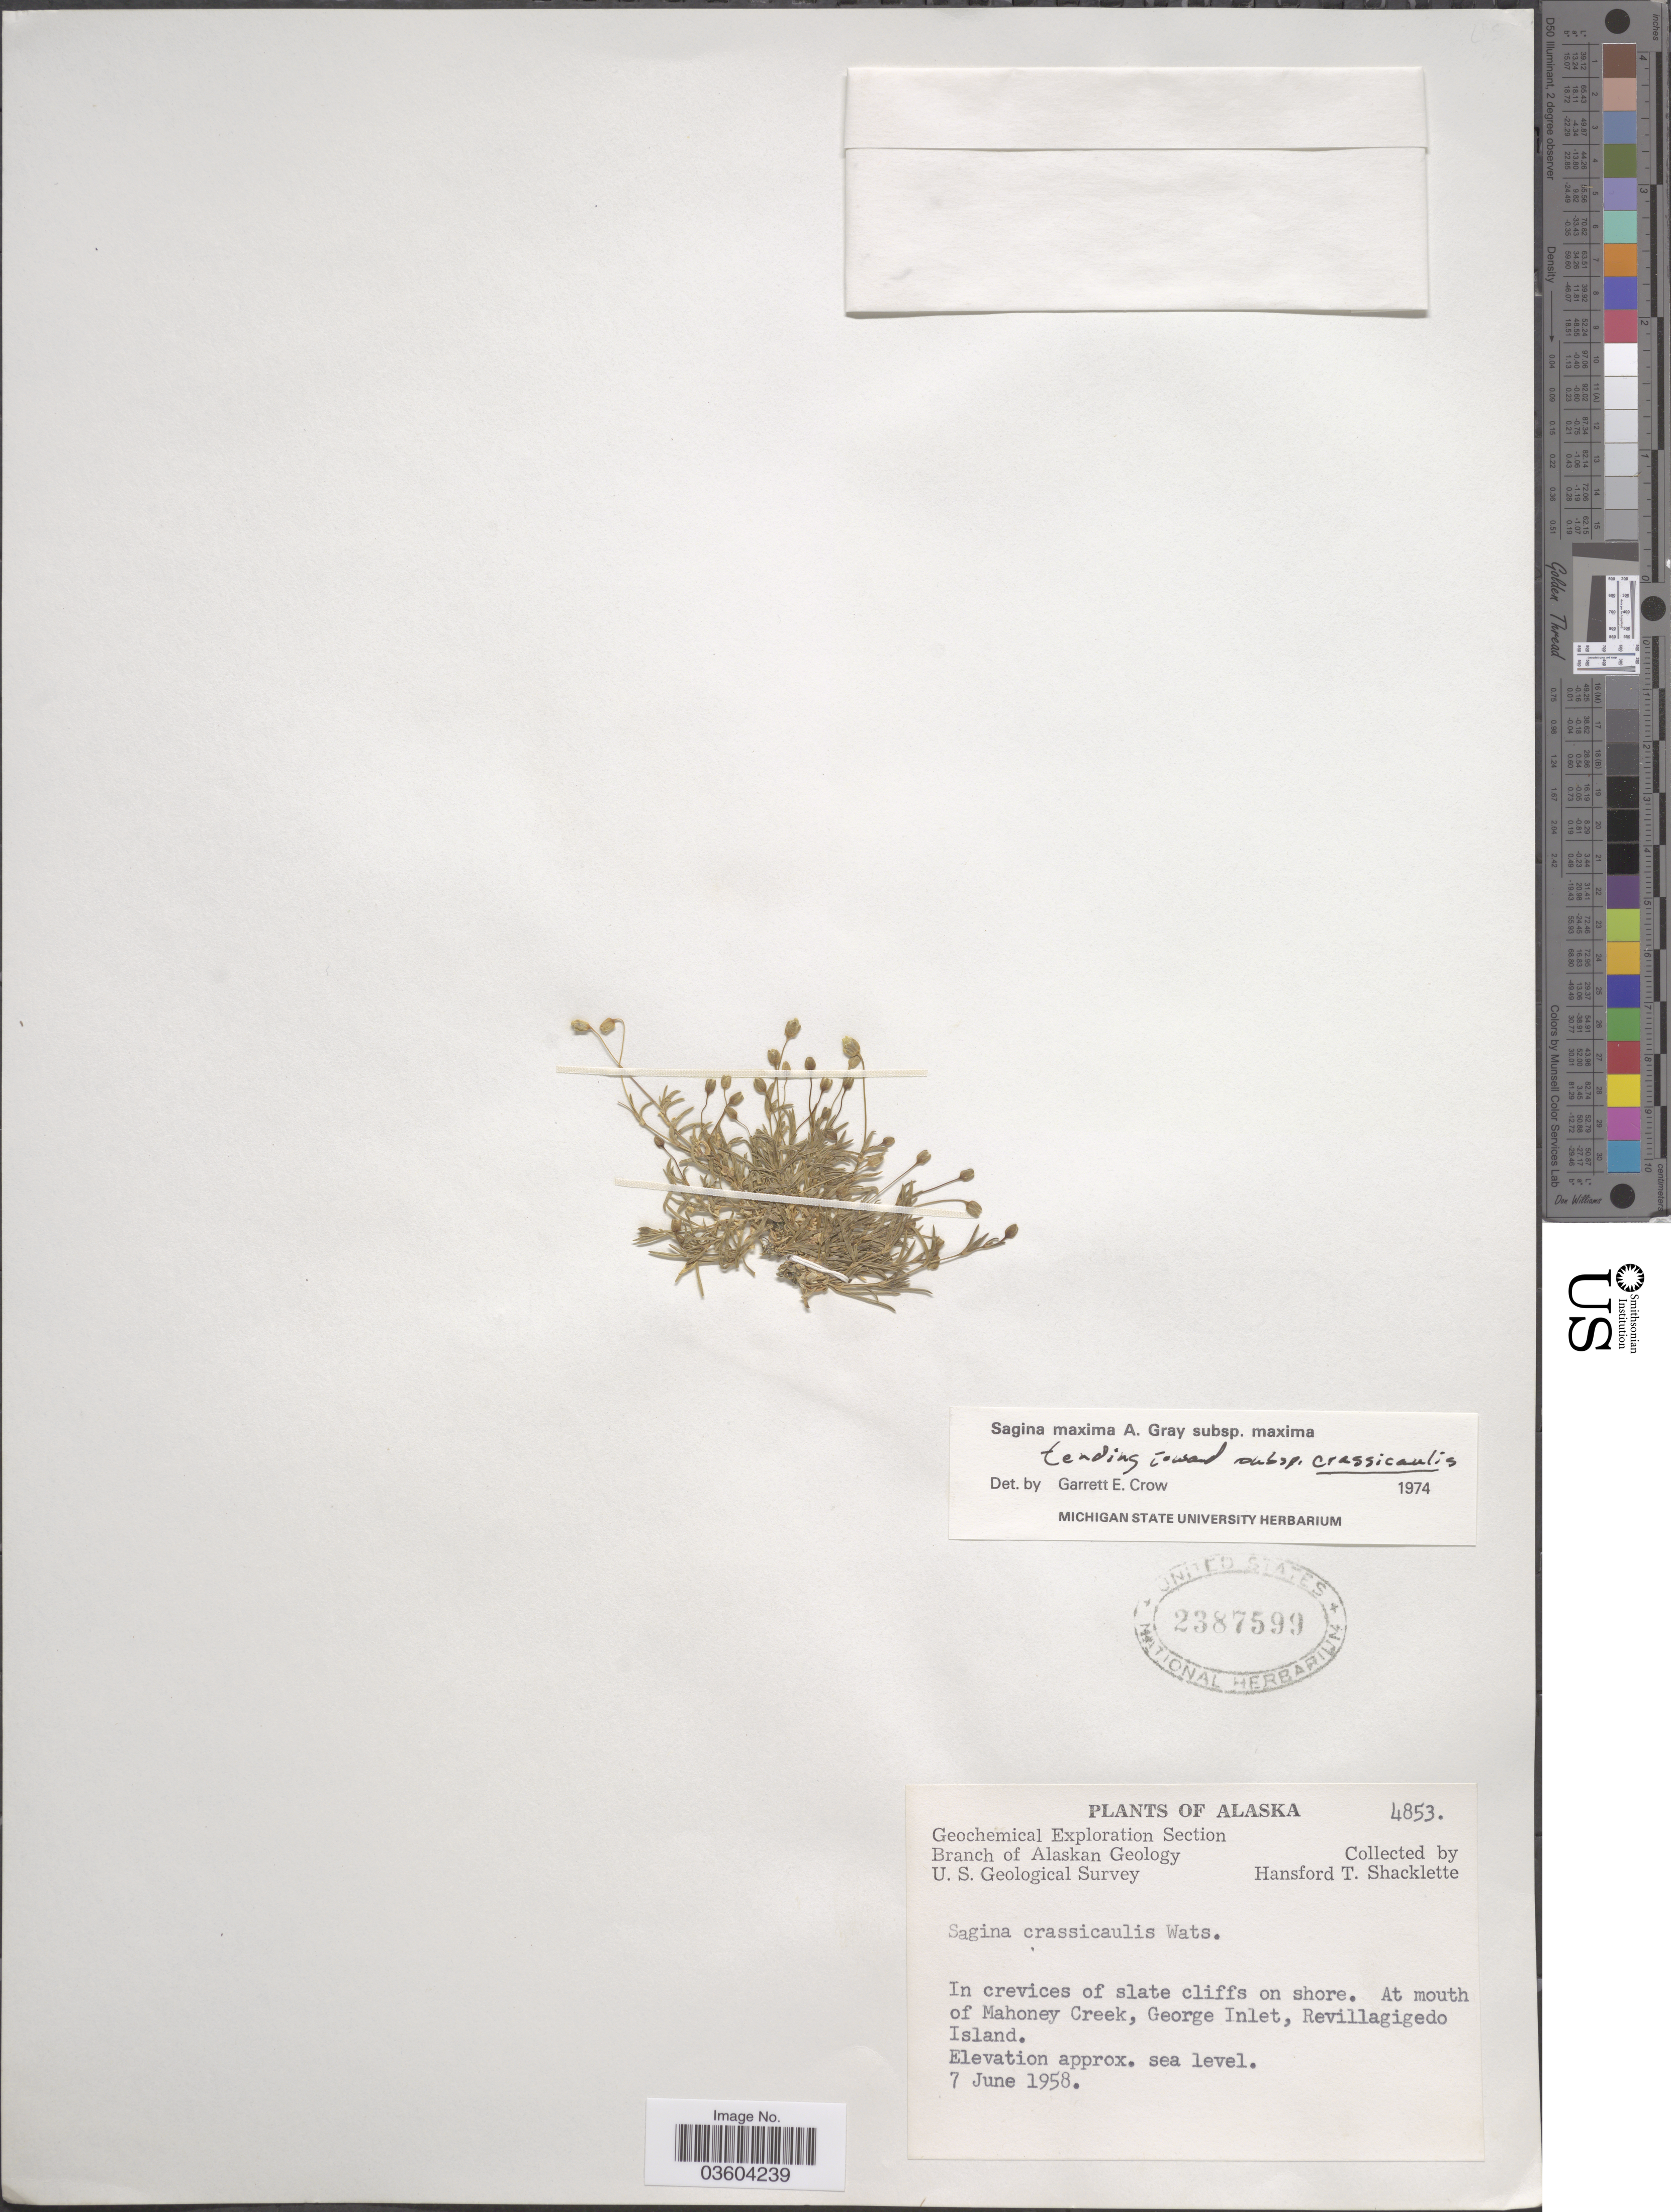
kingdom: Plantae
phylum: Tracheophyta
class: Magnoliopsida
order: Caryophyllales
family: Caryophyllaceae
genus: Sagina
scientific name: Sagina maxima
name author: A. Gray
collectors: H. Shacklette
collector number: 4853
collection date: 1958-06-07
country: United States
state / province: Alaska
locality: At mouth of Mahoney Creek, George Inlet, Revillagigedo Island.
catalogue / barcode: US 2387599